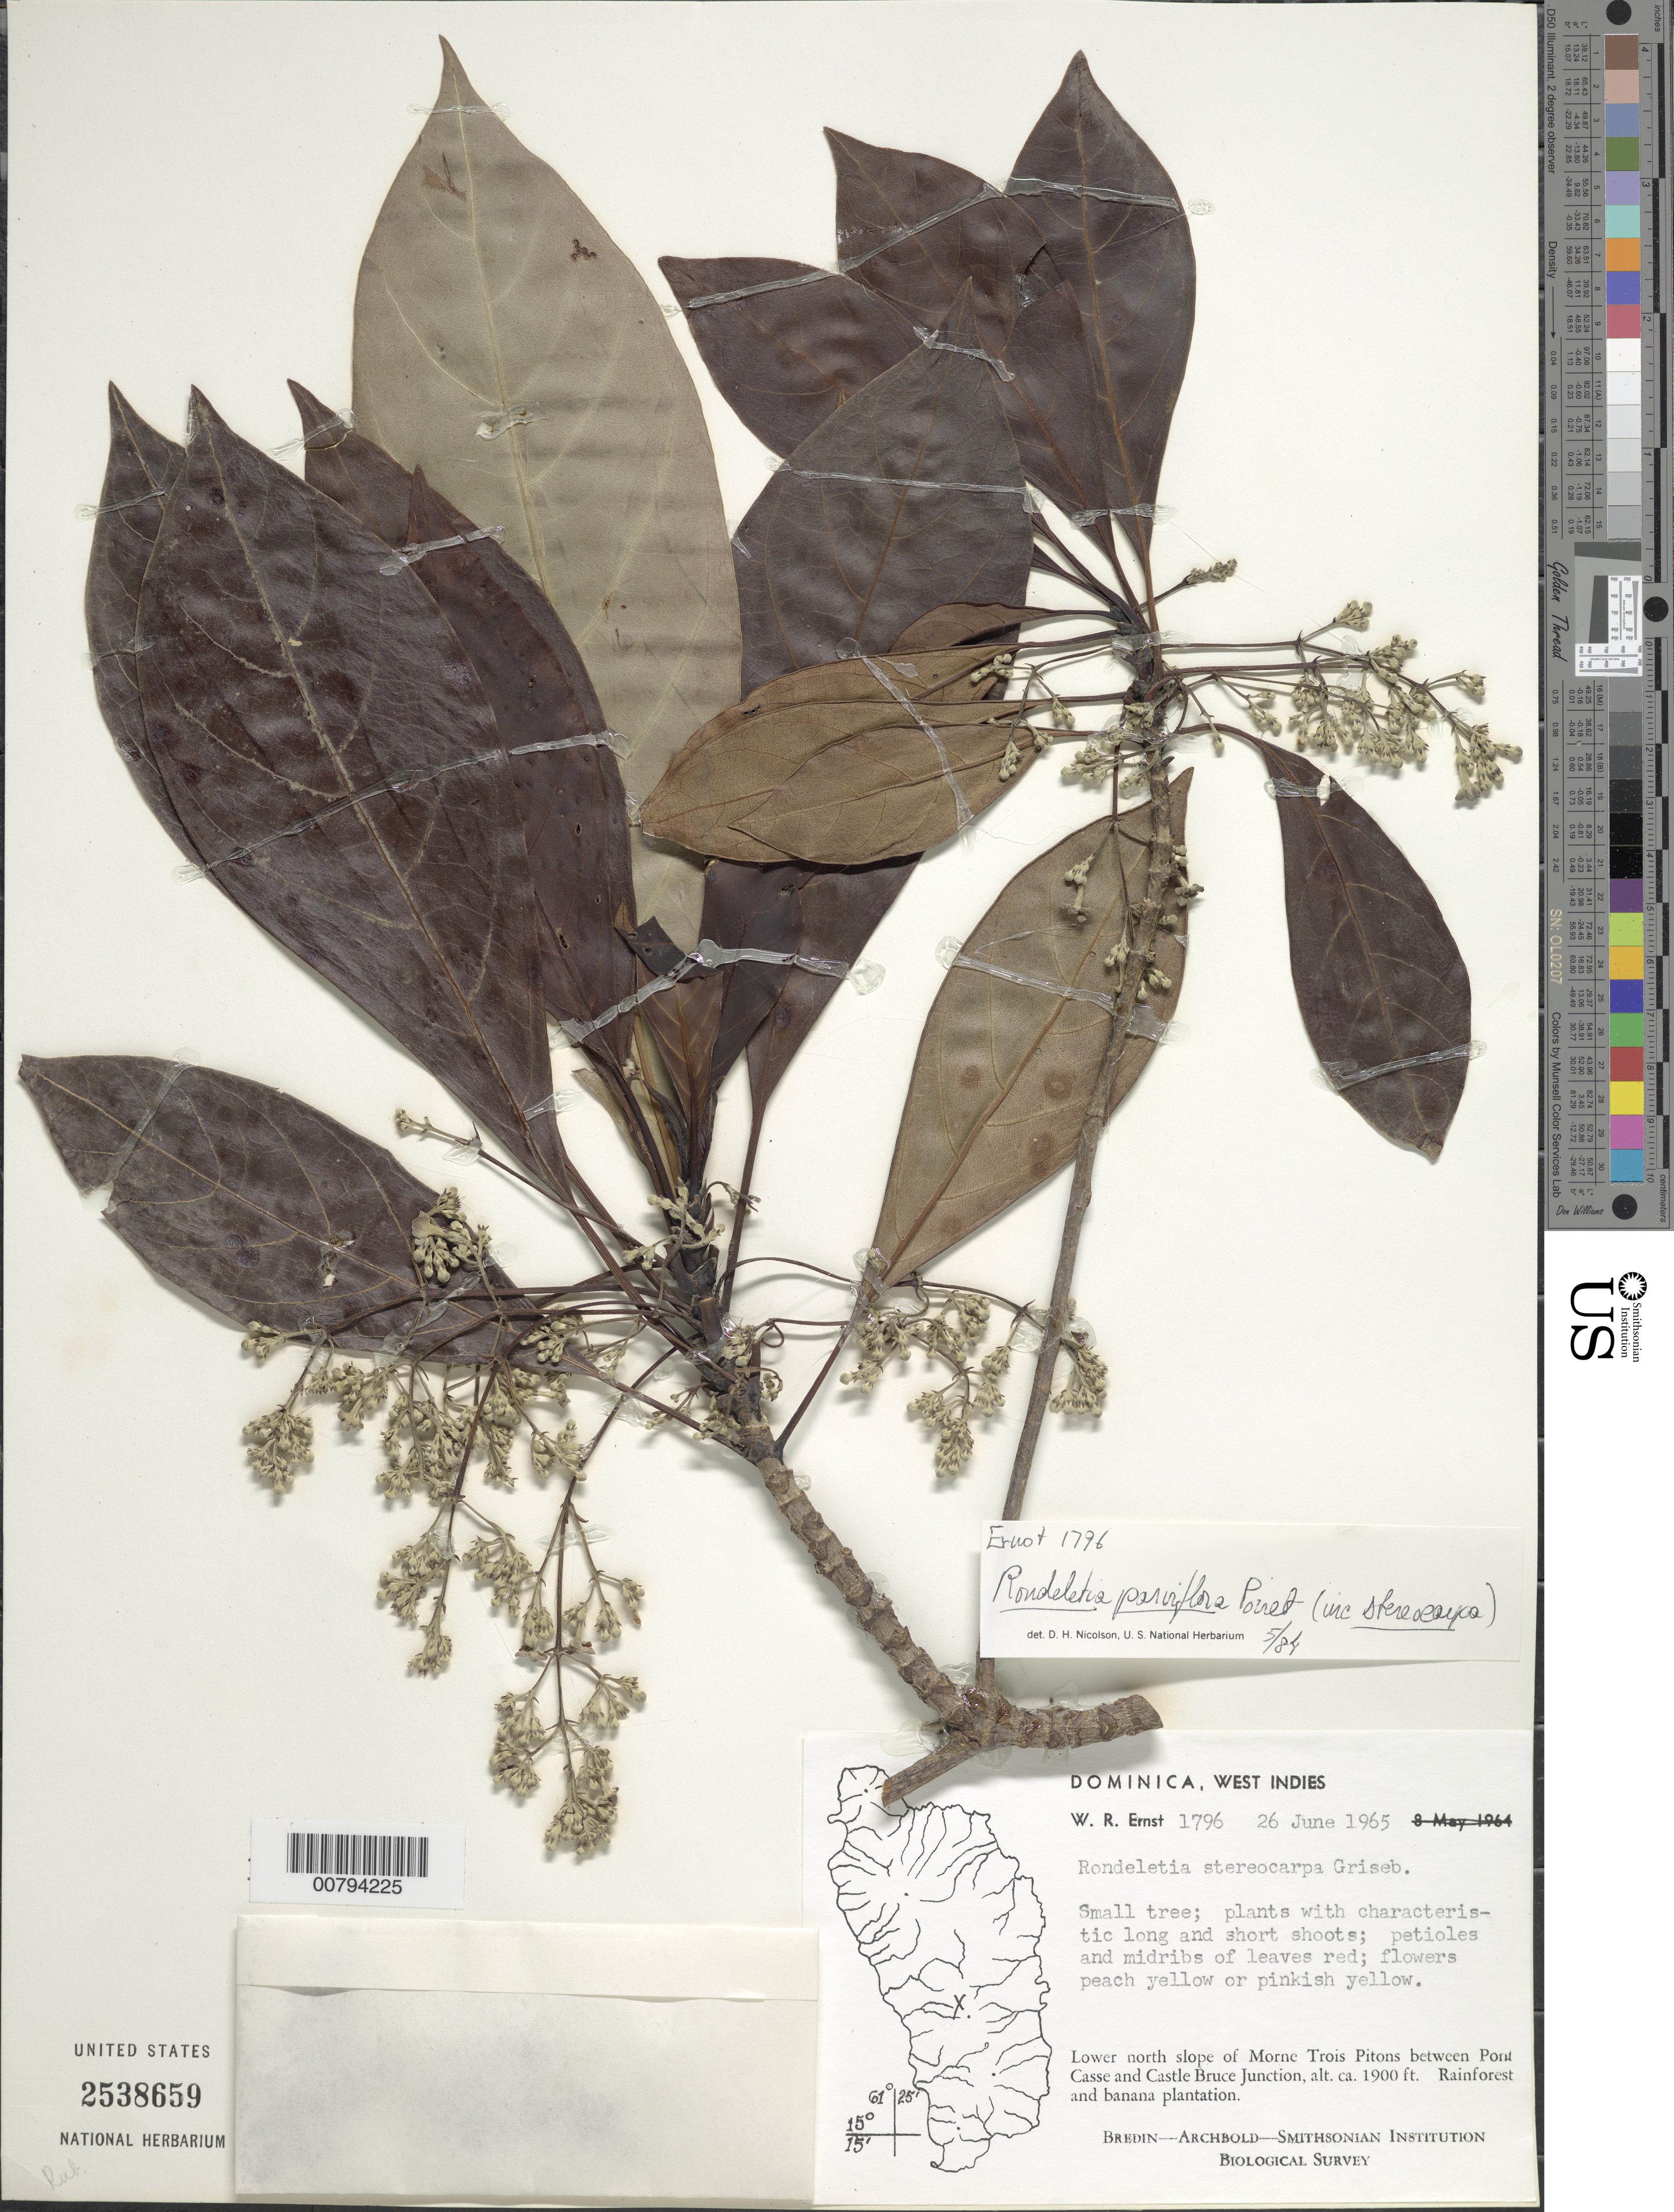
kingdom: Plantae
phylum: Tracheophyta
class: Magnoliopsida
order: Gentianales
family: Rubiaceae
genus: Rondeletia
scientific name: Rondeletia parviflora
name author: Poir.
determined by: Nicolson, Dan H.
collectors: W. R. Ernst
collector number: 1796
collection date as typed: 26 Jun 1965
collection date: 1965-06-26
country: Dominica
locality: Lower north slope of Morne Trois Pitons between Pont Casse and Castle Bruce Junction.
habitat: Rainforest and panana plantation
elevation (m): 579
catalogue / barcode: US 2538659